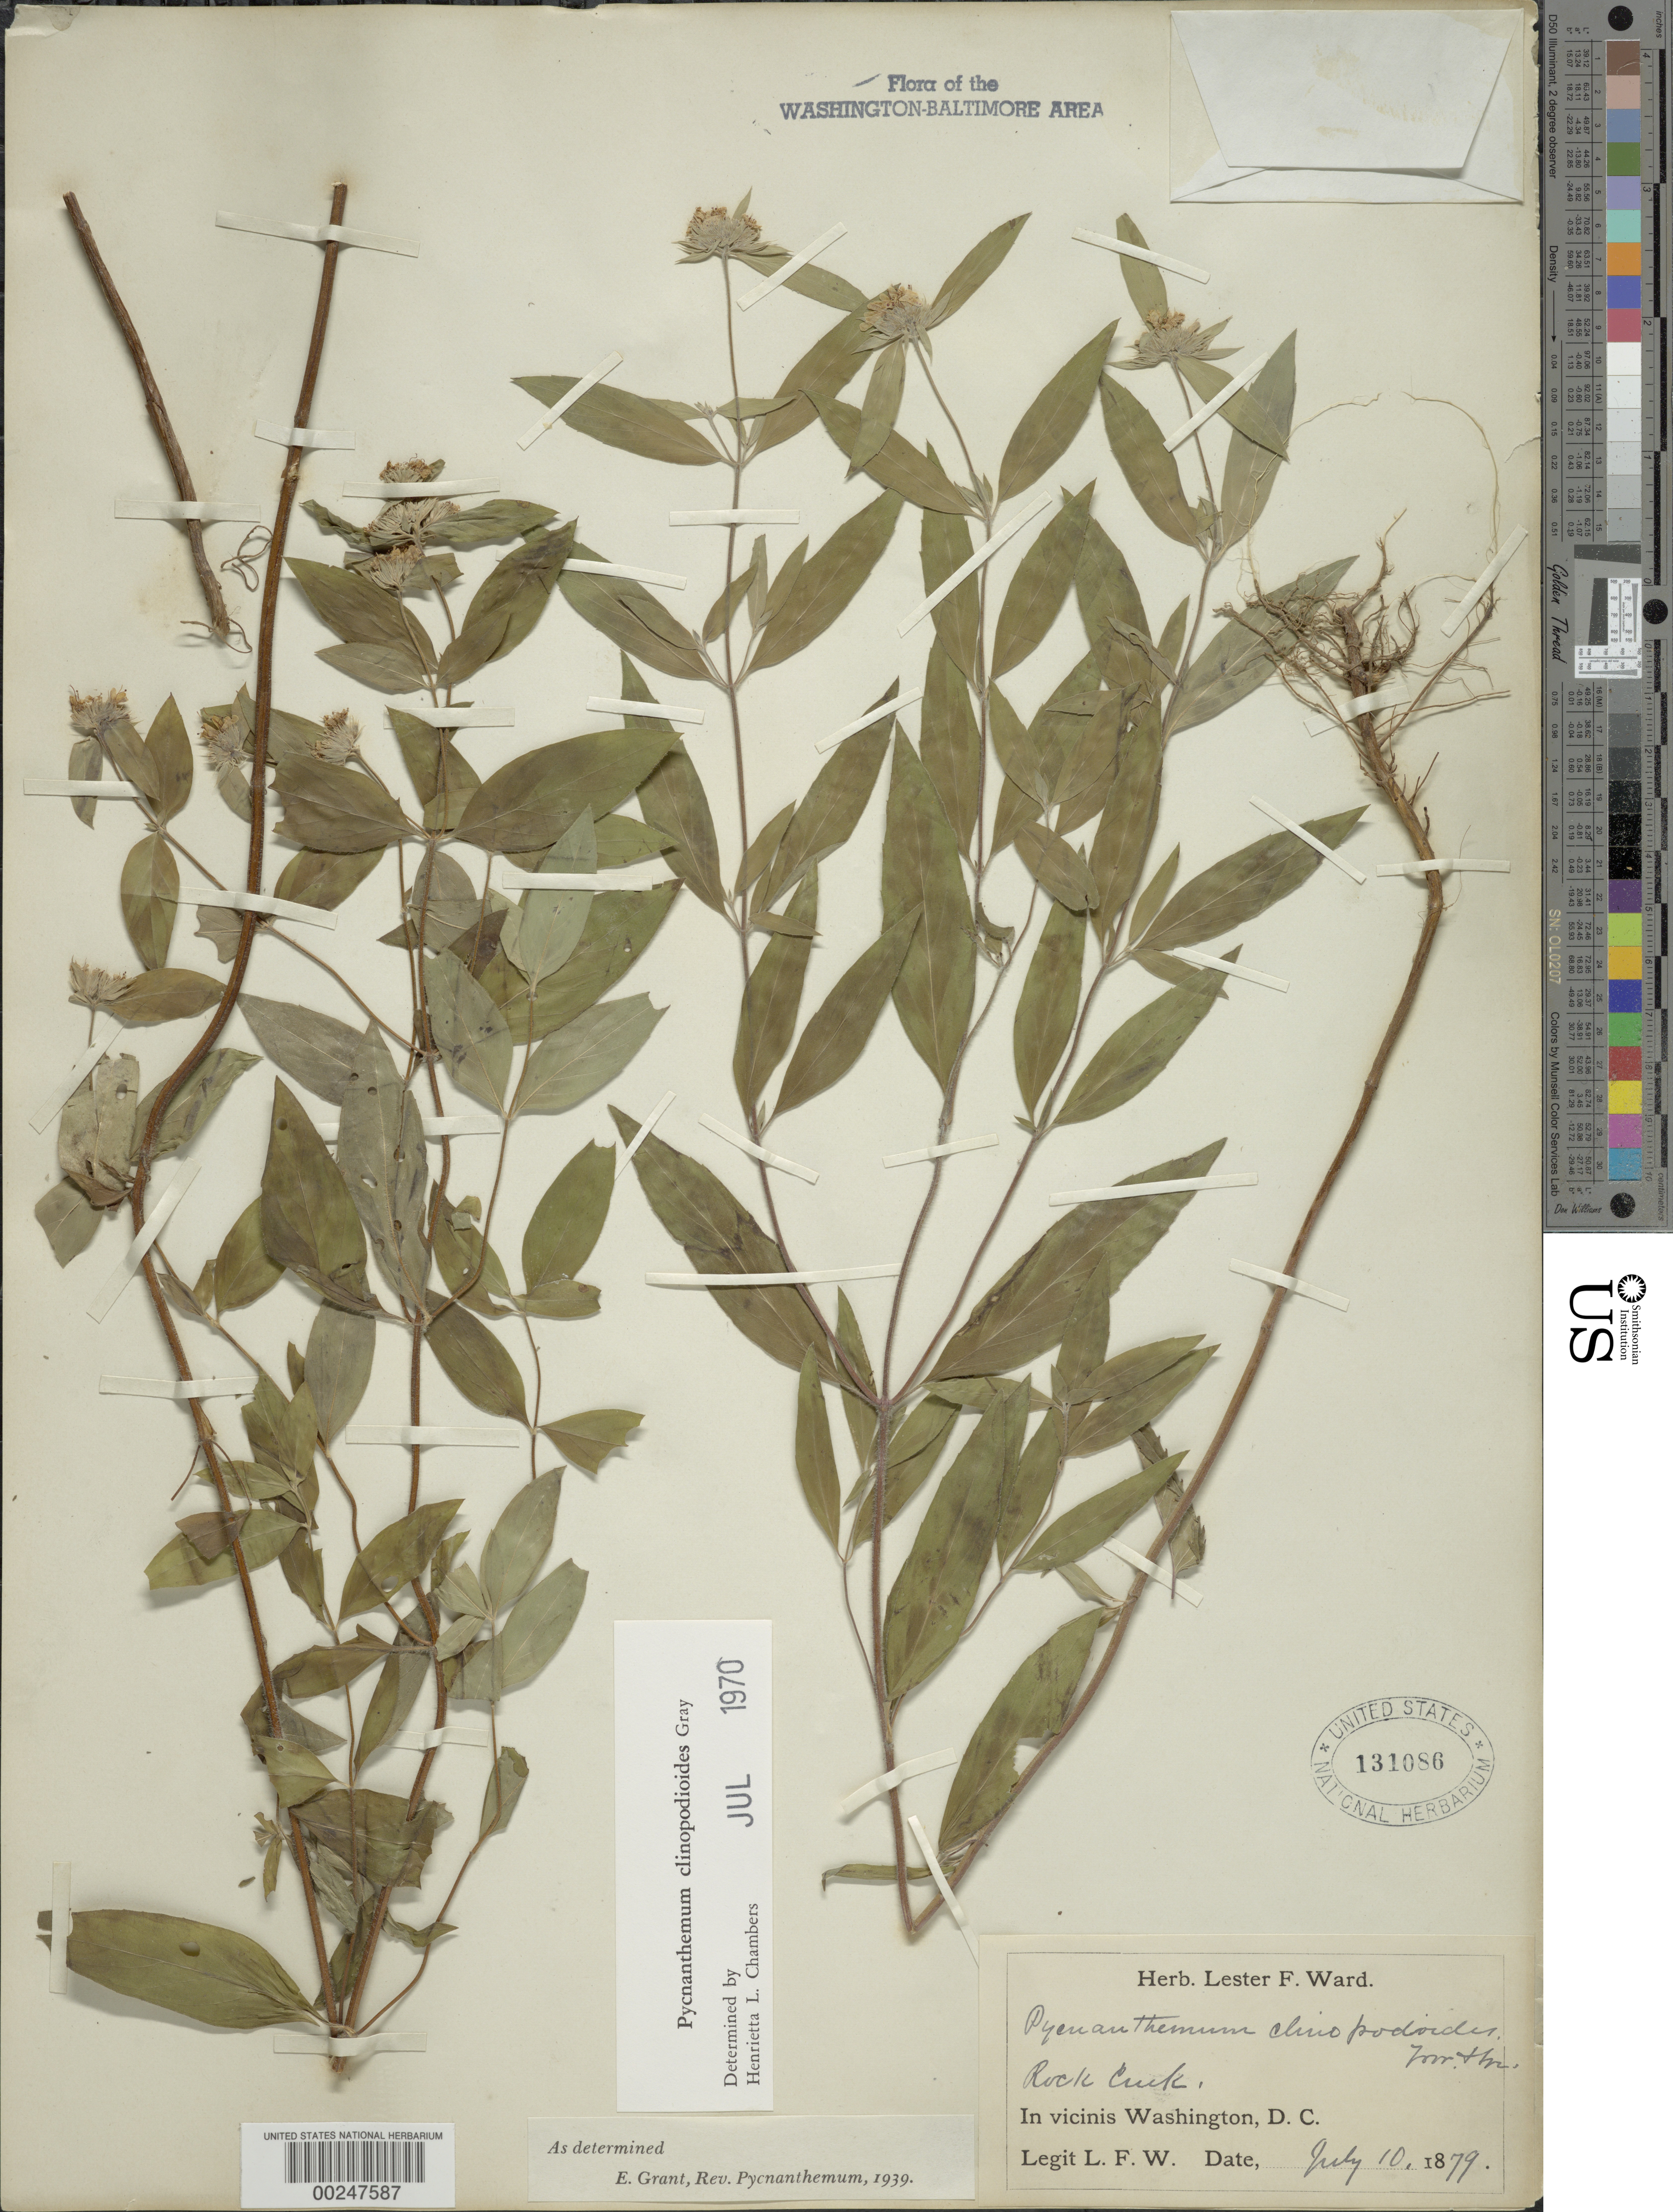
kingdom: Plantae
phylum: Tracheophyta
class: Magnoliopsida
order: Lamiales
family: Lamiaceae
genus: Pycnanthemum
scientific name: Pycnanthemum clinopodioides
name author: Torr. & A. Gray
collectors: L. F. Ward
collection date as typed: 10 Jul 1879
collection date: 1879-07-10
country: United States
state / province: District of Columbia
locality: Rock Creek Rock Creek Park and vicinity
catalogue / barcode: US 131086